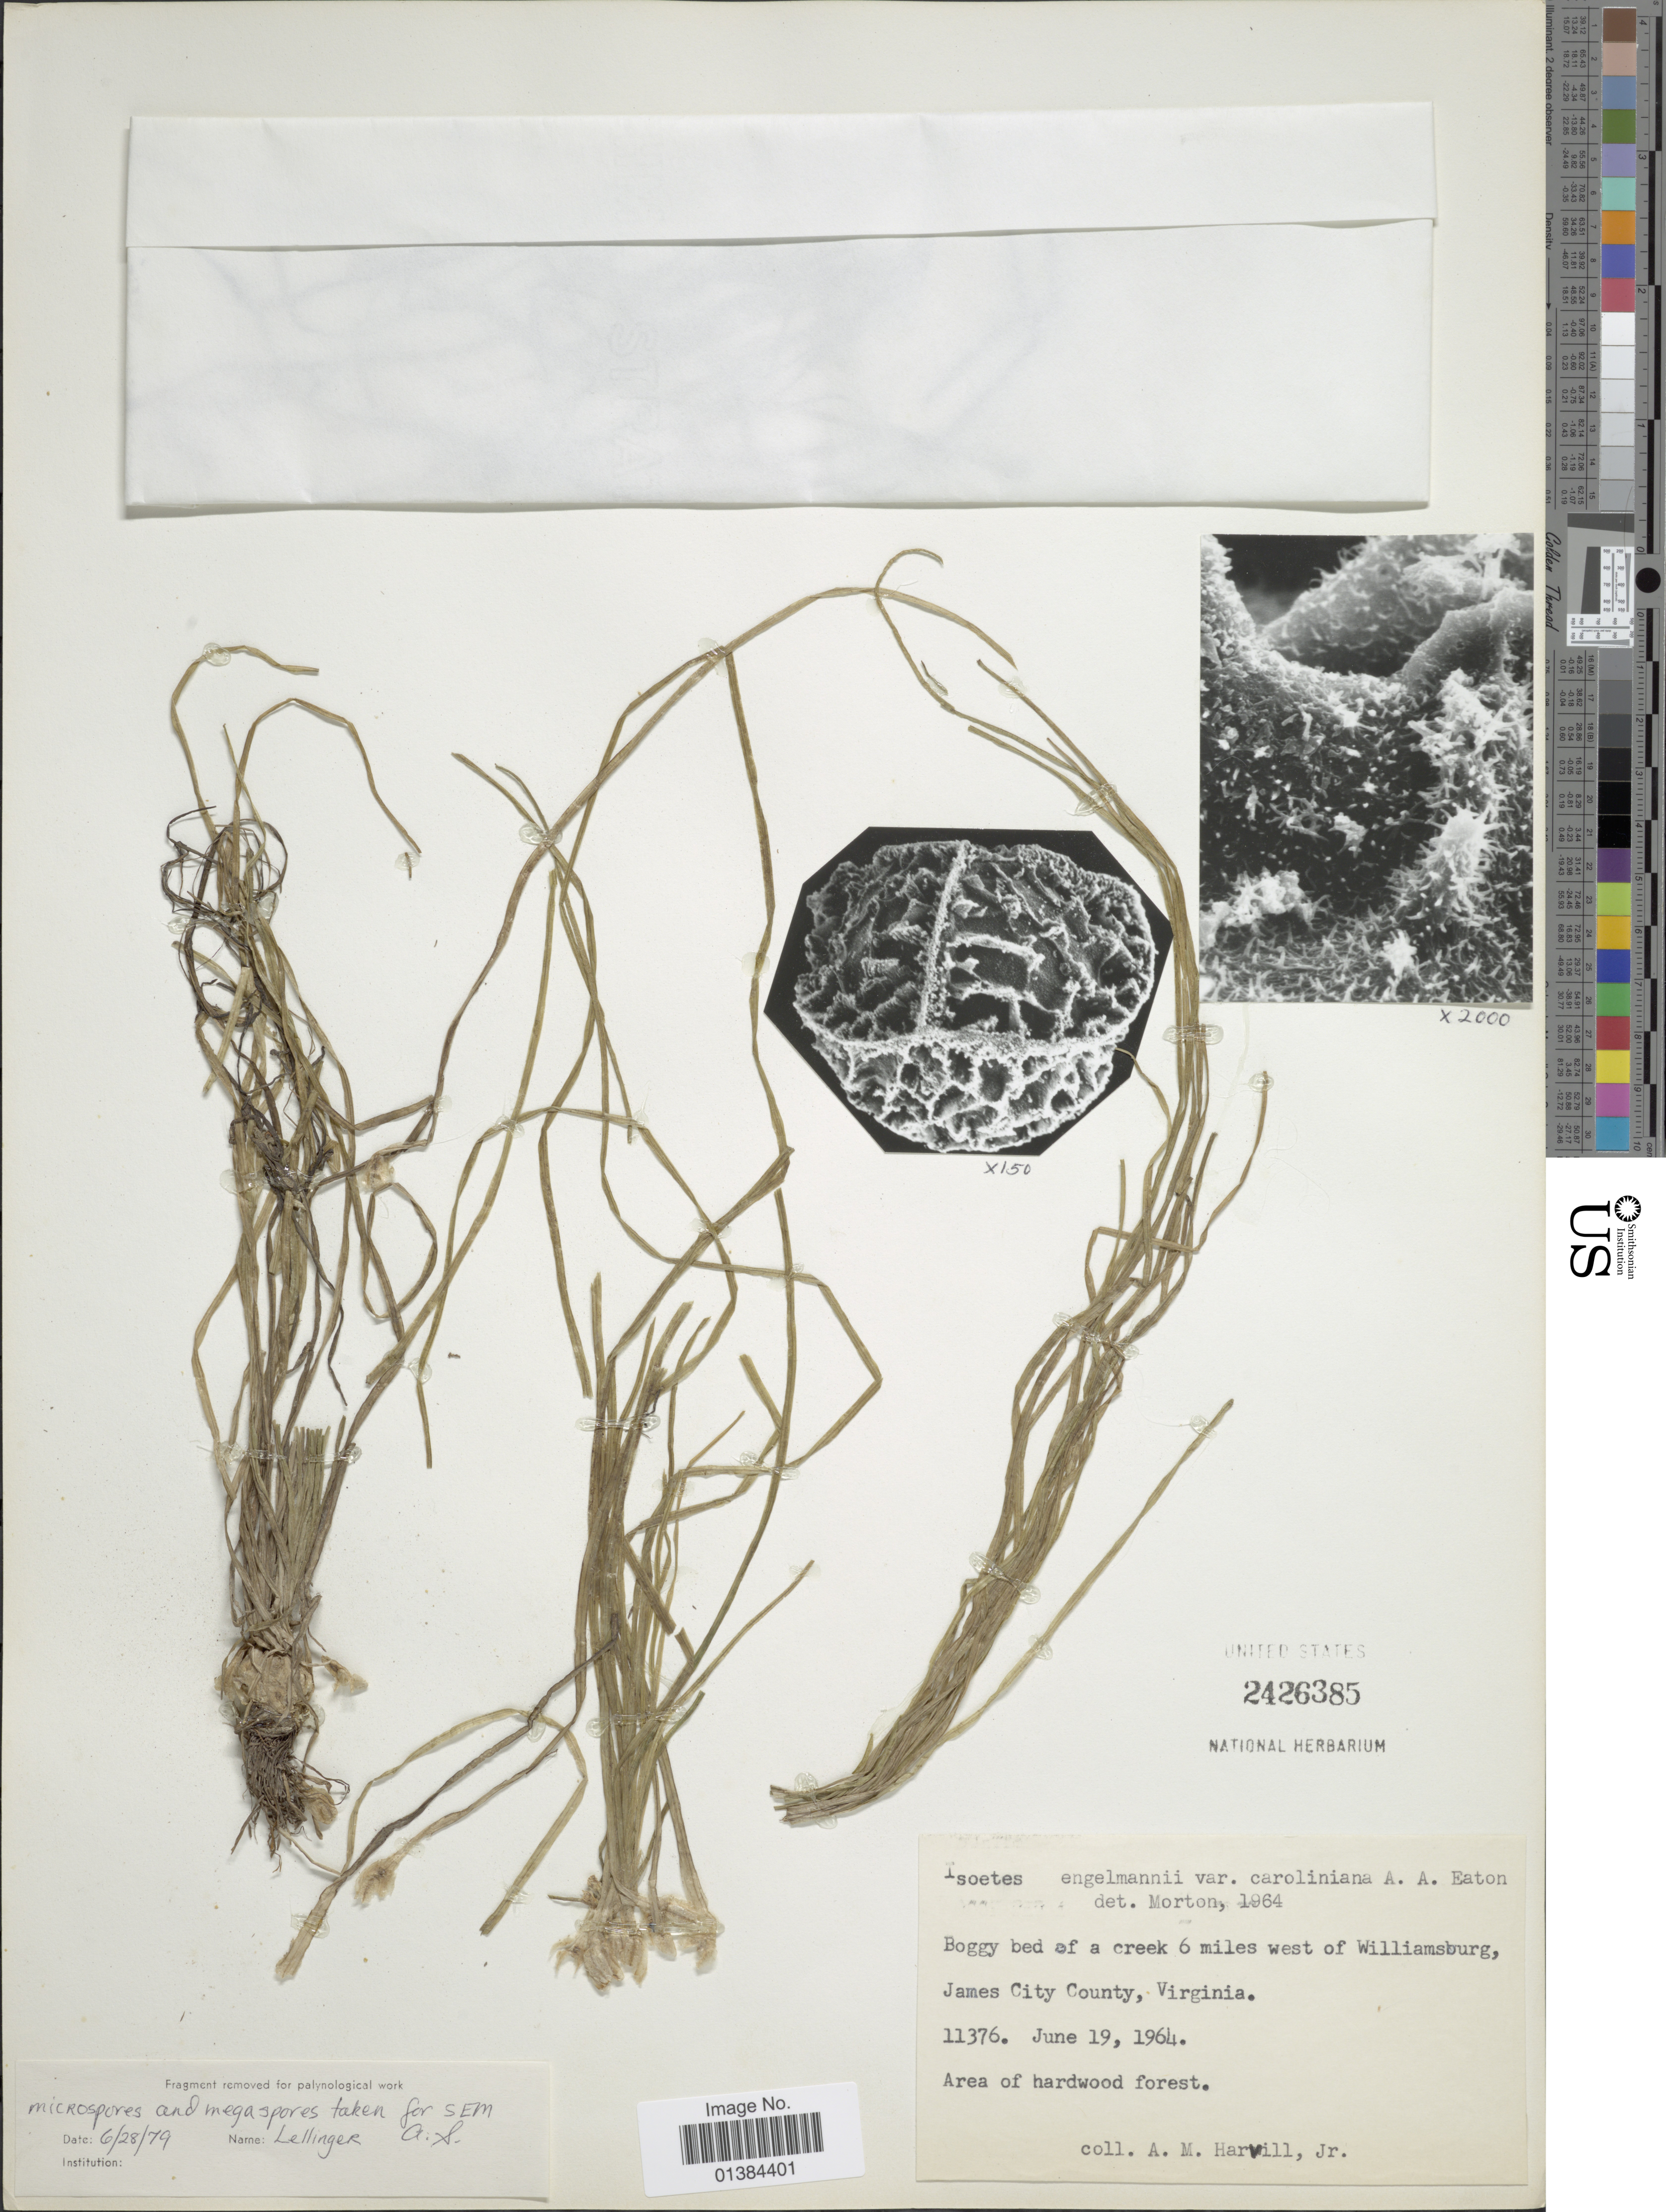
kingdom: Plantae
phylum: Tracheophyta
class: Lycopodiopsida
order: Isoetales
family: Isoetaceae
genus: Isoetes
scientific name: Isoetes engelmannii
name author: A. Braun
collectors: A. Harvill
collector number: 11376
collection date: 1964-06-19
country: United States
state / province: Virginia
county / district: James City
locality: Boggy bed of a creek 6 miles west of Williamsburg, James City County.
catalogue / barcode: US 2426385